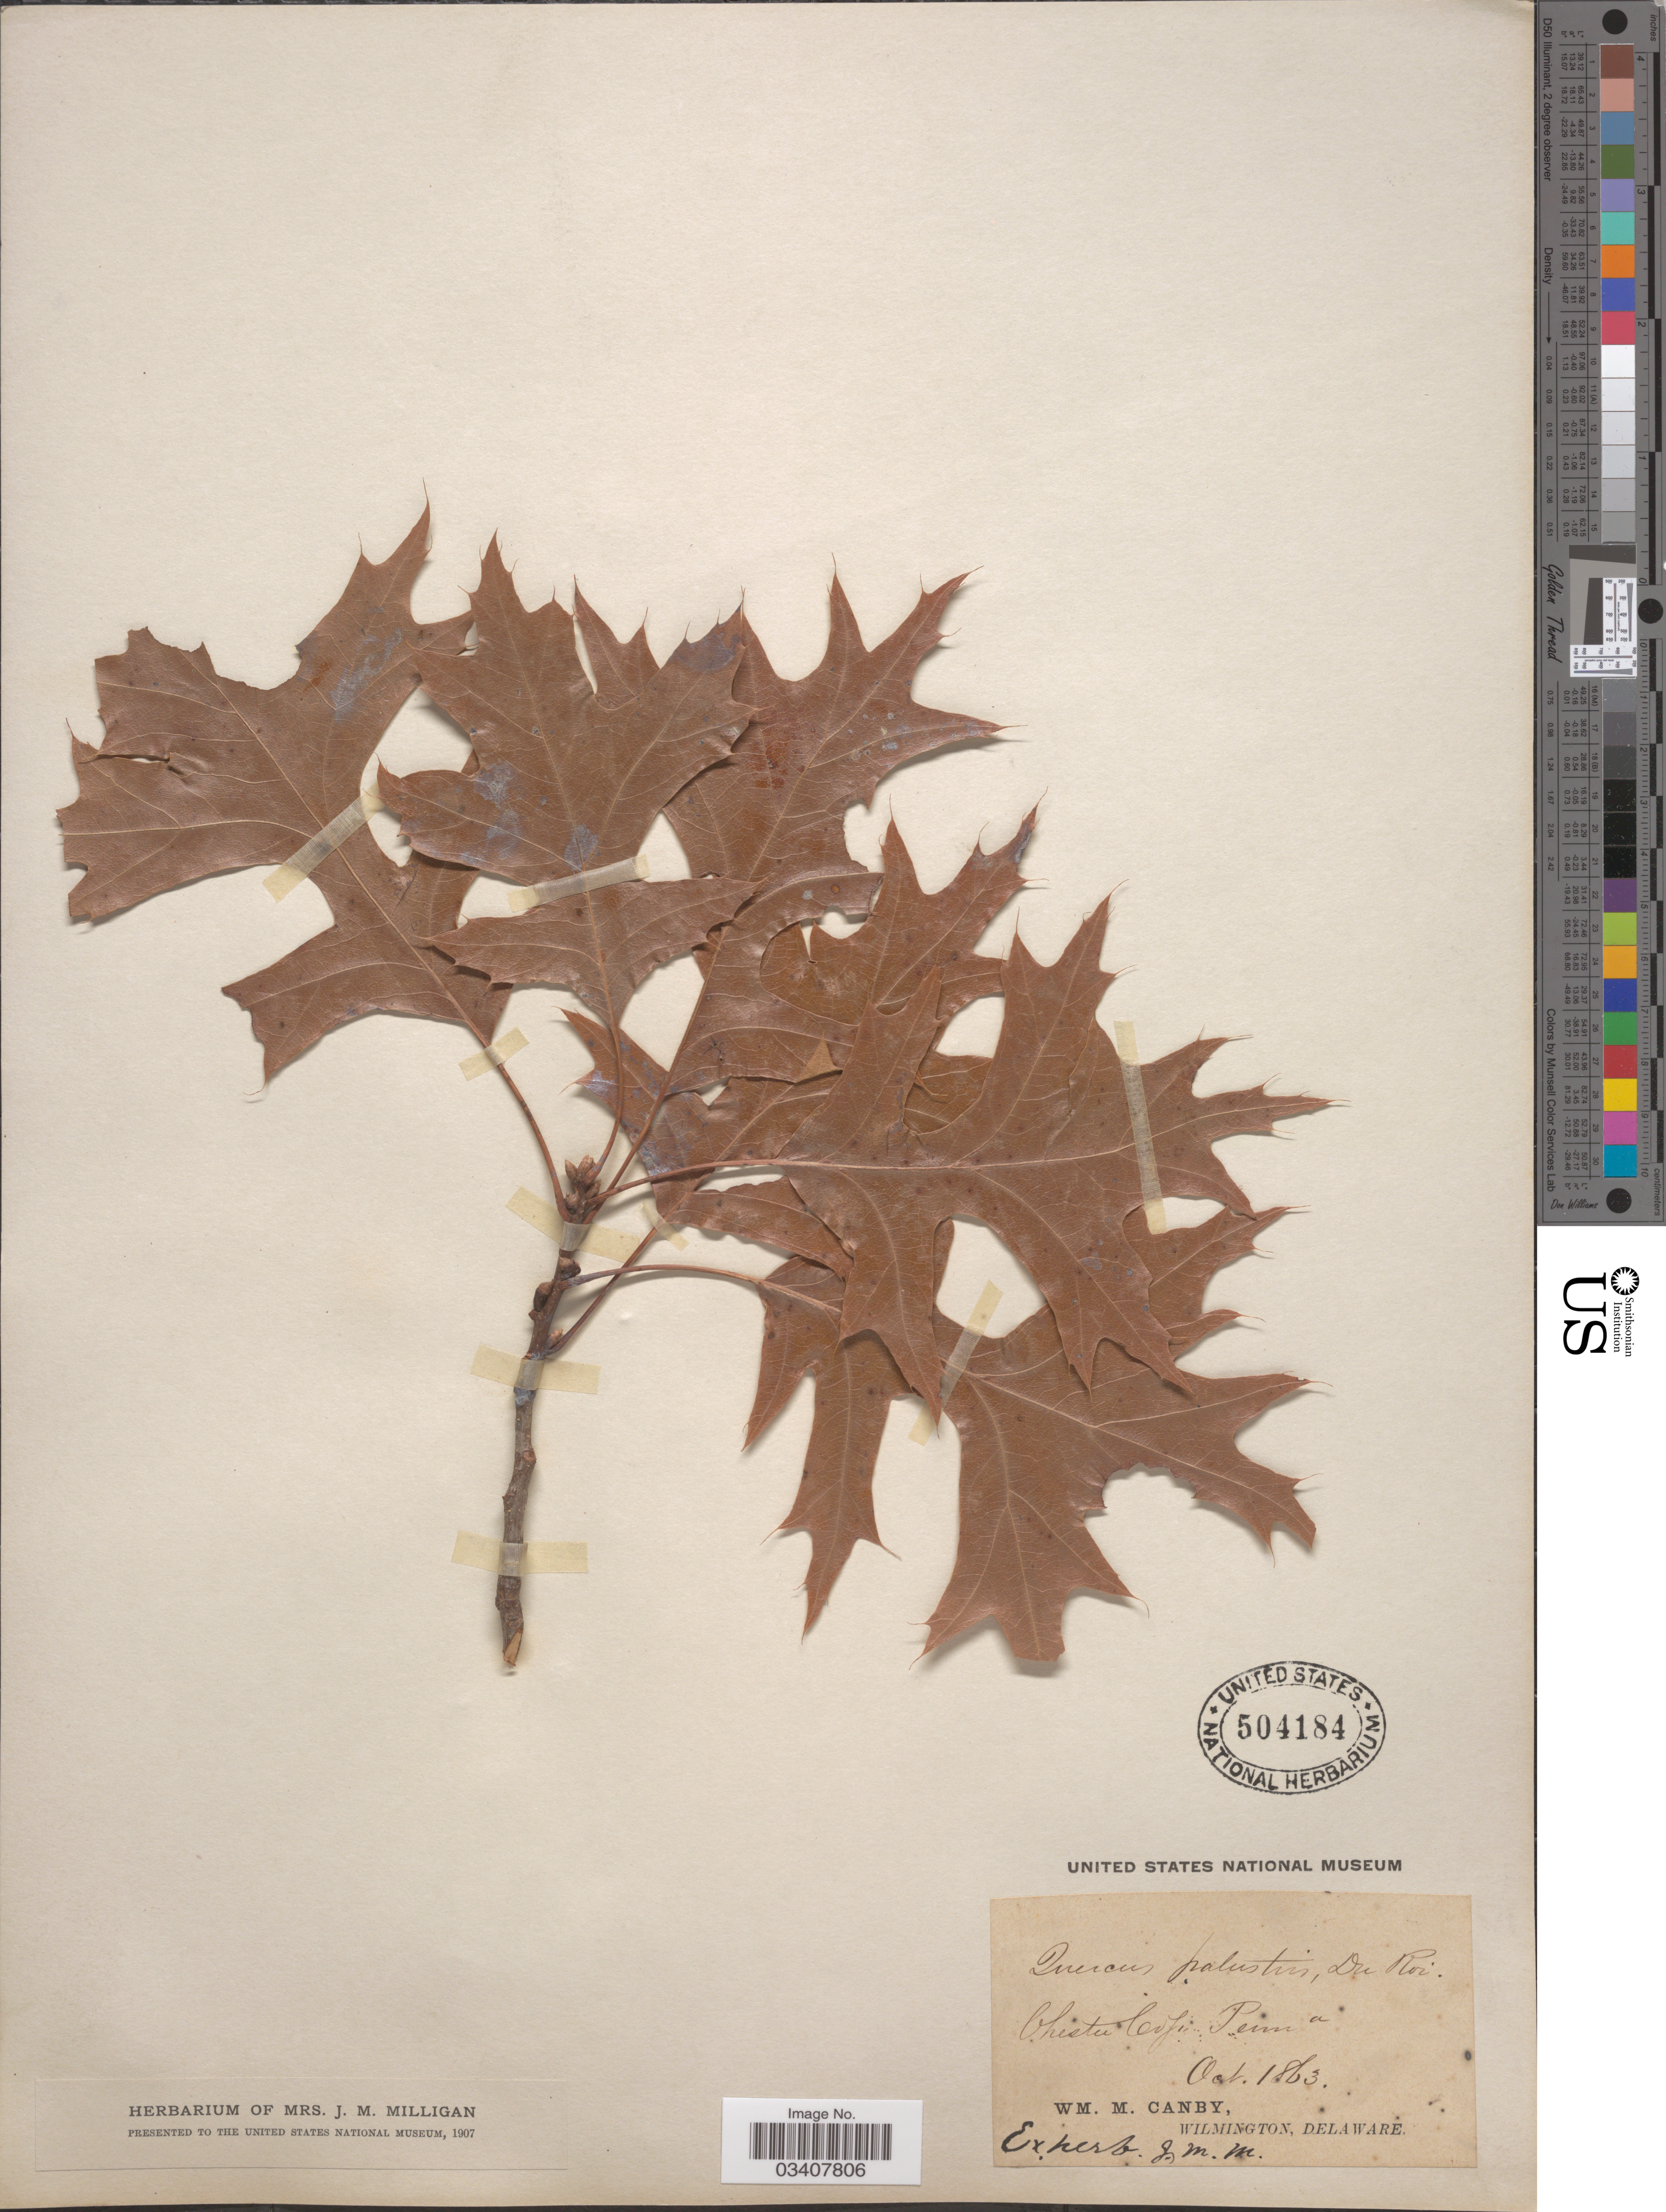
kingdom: Plantae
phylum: Tracheophyta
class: Magnoliopsida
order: Fagales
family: Fagaceae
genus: Quercus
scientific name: Quercus palustris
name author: Münchh.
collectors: W. M. Canby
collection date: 1863-10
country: United States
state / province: Pennsylvania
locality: Chester Coy.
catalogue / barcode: US 504184